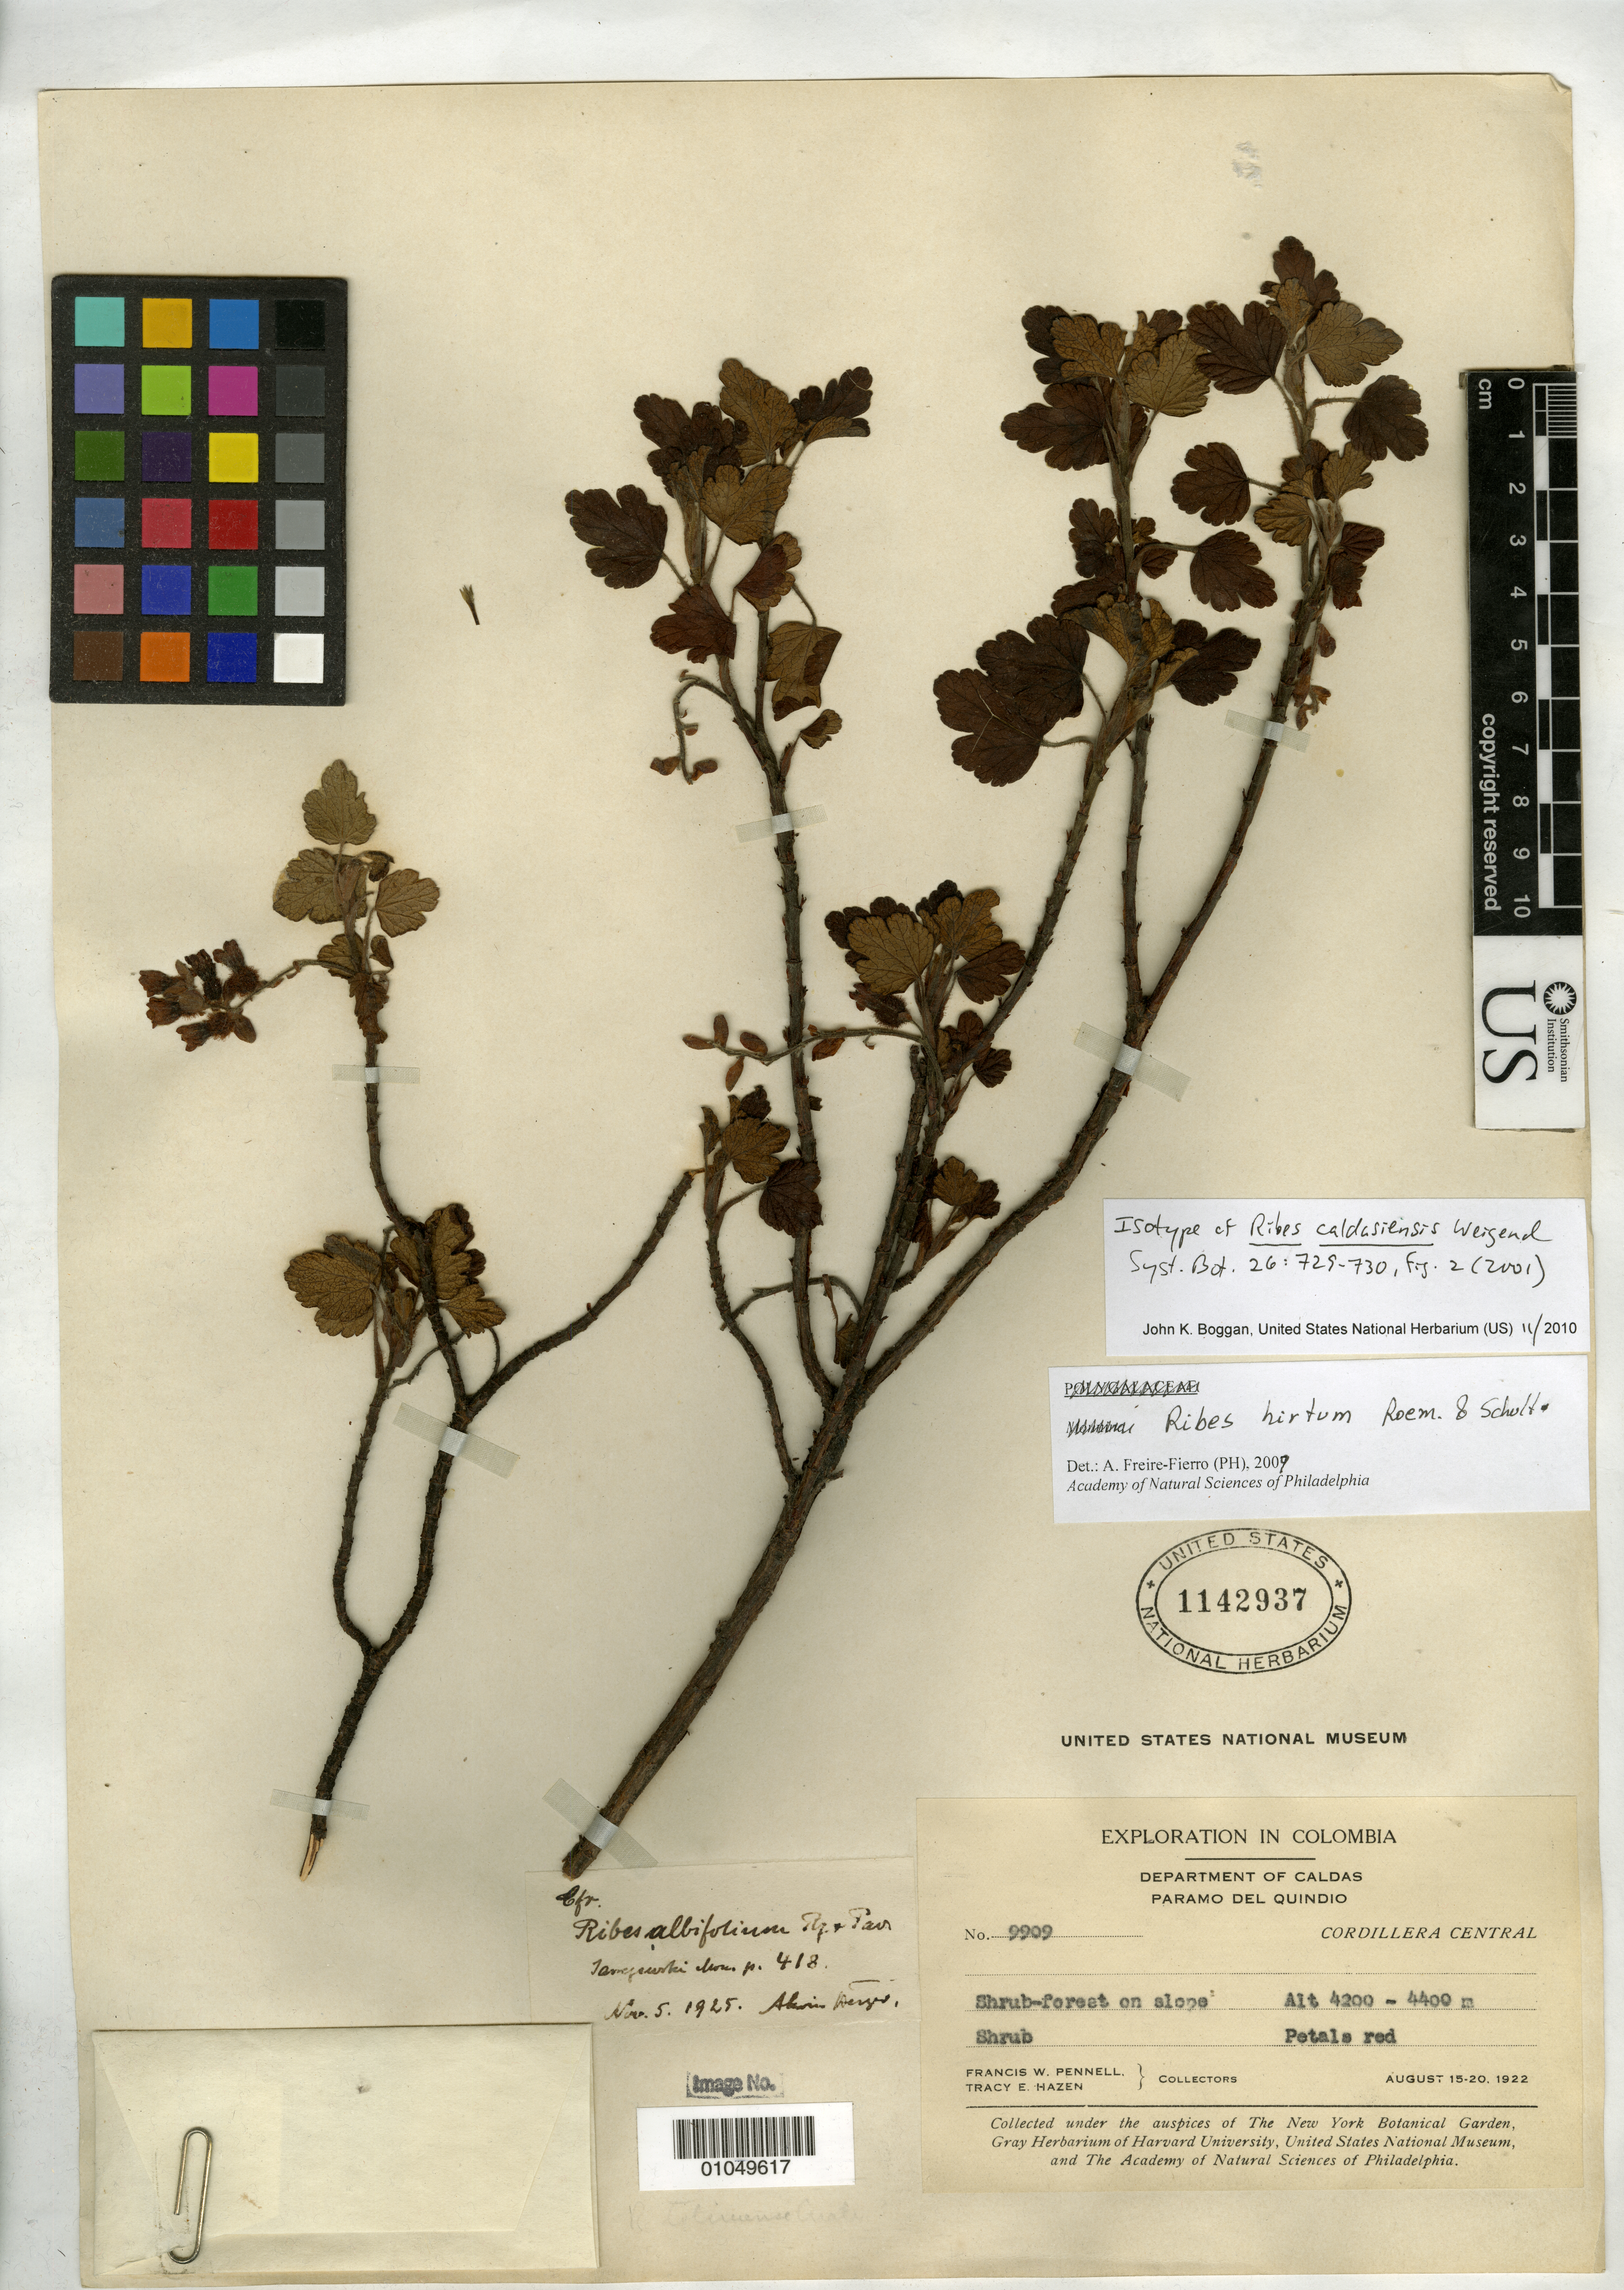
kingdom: Plantae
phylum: Tracheophyta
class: Magnoliopsida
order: Saxifragales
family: Grossulariaceae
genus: Ribes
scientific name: Ribes caldasiense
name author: Weigend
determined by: Freire-Fierro, A.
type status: Isotype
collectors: F. W. Pennell & T. E. Hazen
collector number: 9909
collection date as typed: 15 Aug 1922 to 20 Aug 1922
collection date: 1922-08-15/1922-08-20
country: Colombia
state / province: Caldas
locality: Paramo del Quindio. Cordillera Central.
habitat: Shrub-forest on slope.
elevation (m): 4200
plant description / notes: Specific epithet published as "caldasiensis" [note generic name is neuter].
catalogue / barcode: US 1142937